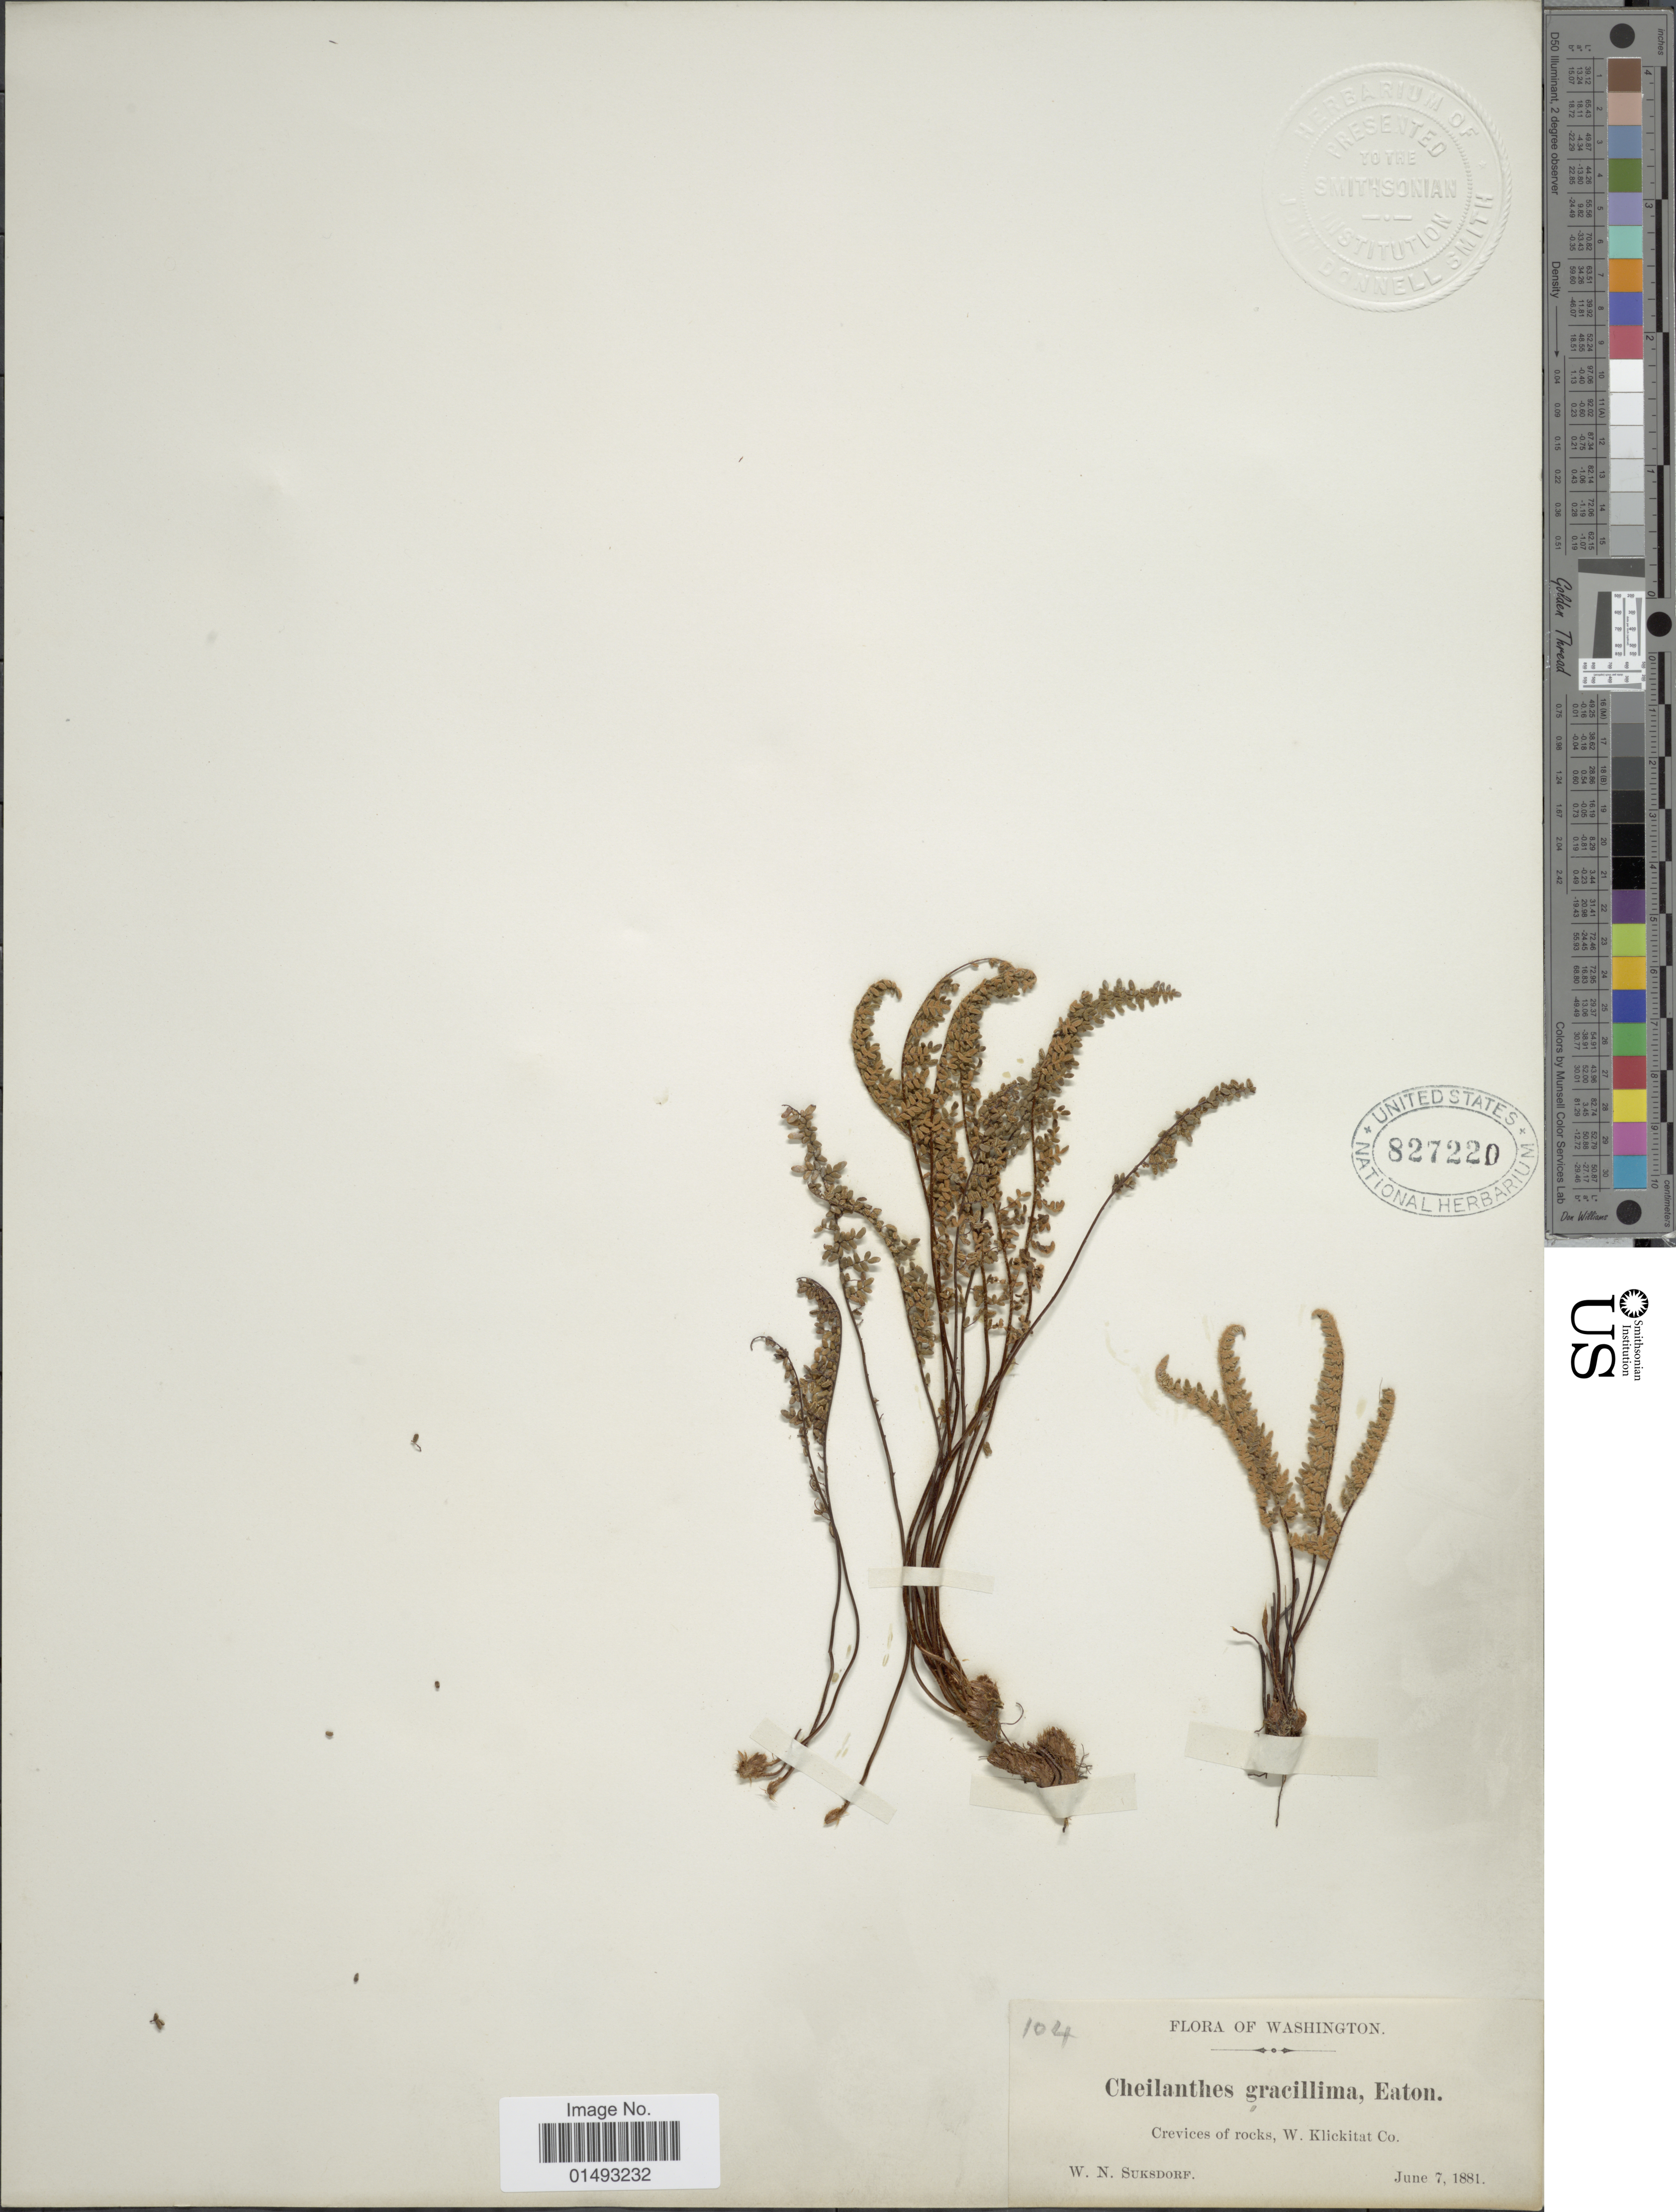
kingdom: Plantae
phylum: Tracheophyta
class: Polypodiopsida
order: Polypodiales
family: Pteridaceae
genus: Myriopteris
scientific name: Myriopteris gracillima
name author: (D.C. Eaton) J. Sm.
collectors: W. N. Suksdorf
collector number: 104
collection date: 1881-06-07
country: United States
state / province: Washington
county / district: Klickitat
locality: Crevices of rocks, W. Klickitat Co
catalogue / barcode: US 827220